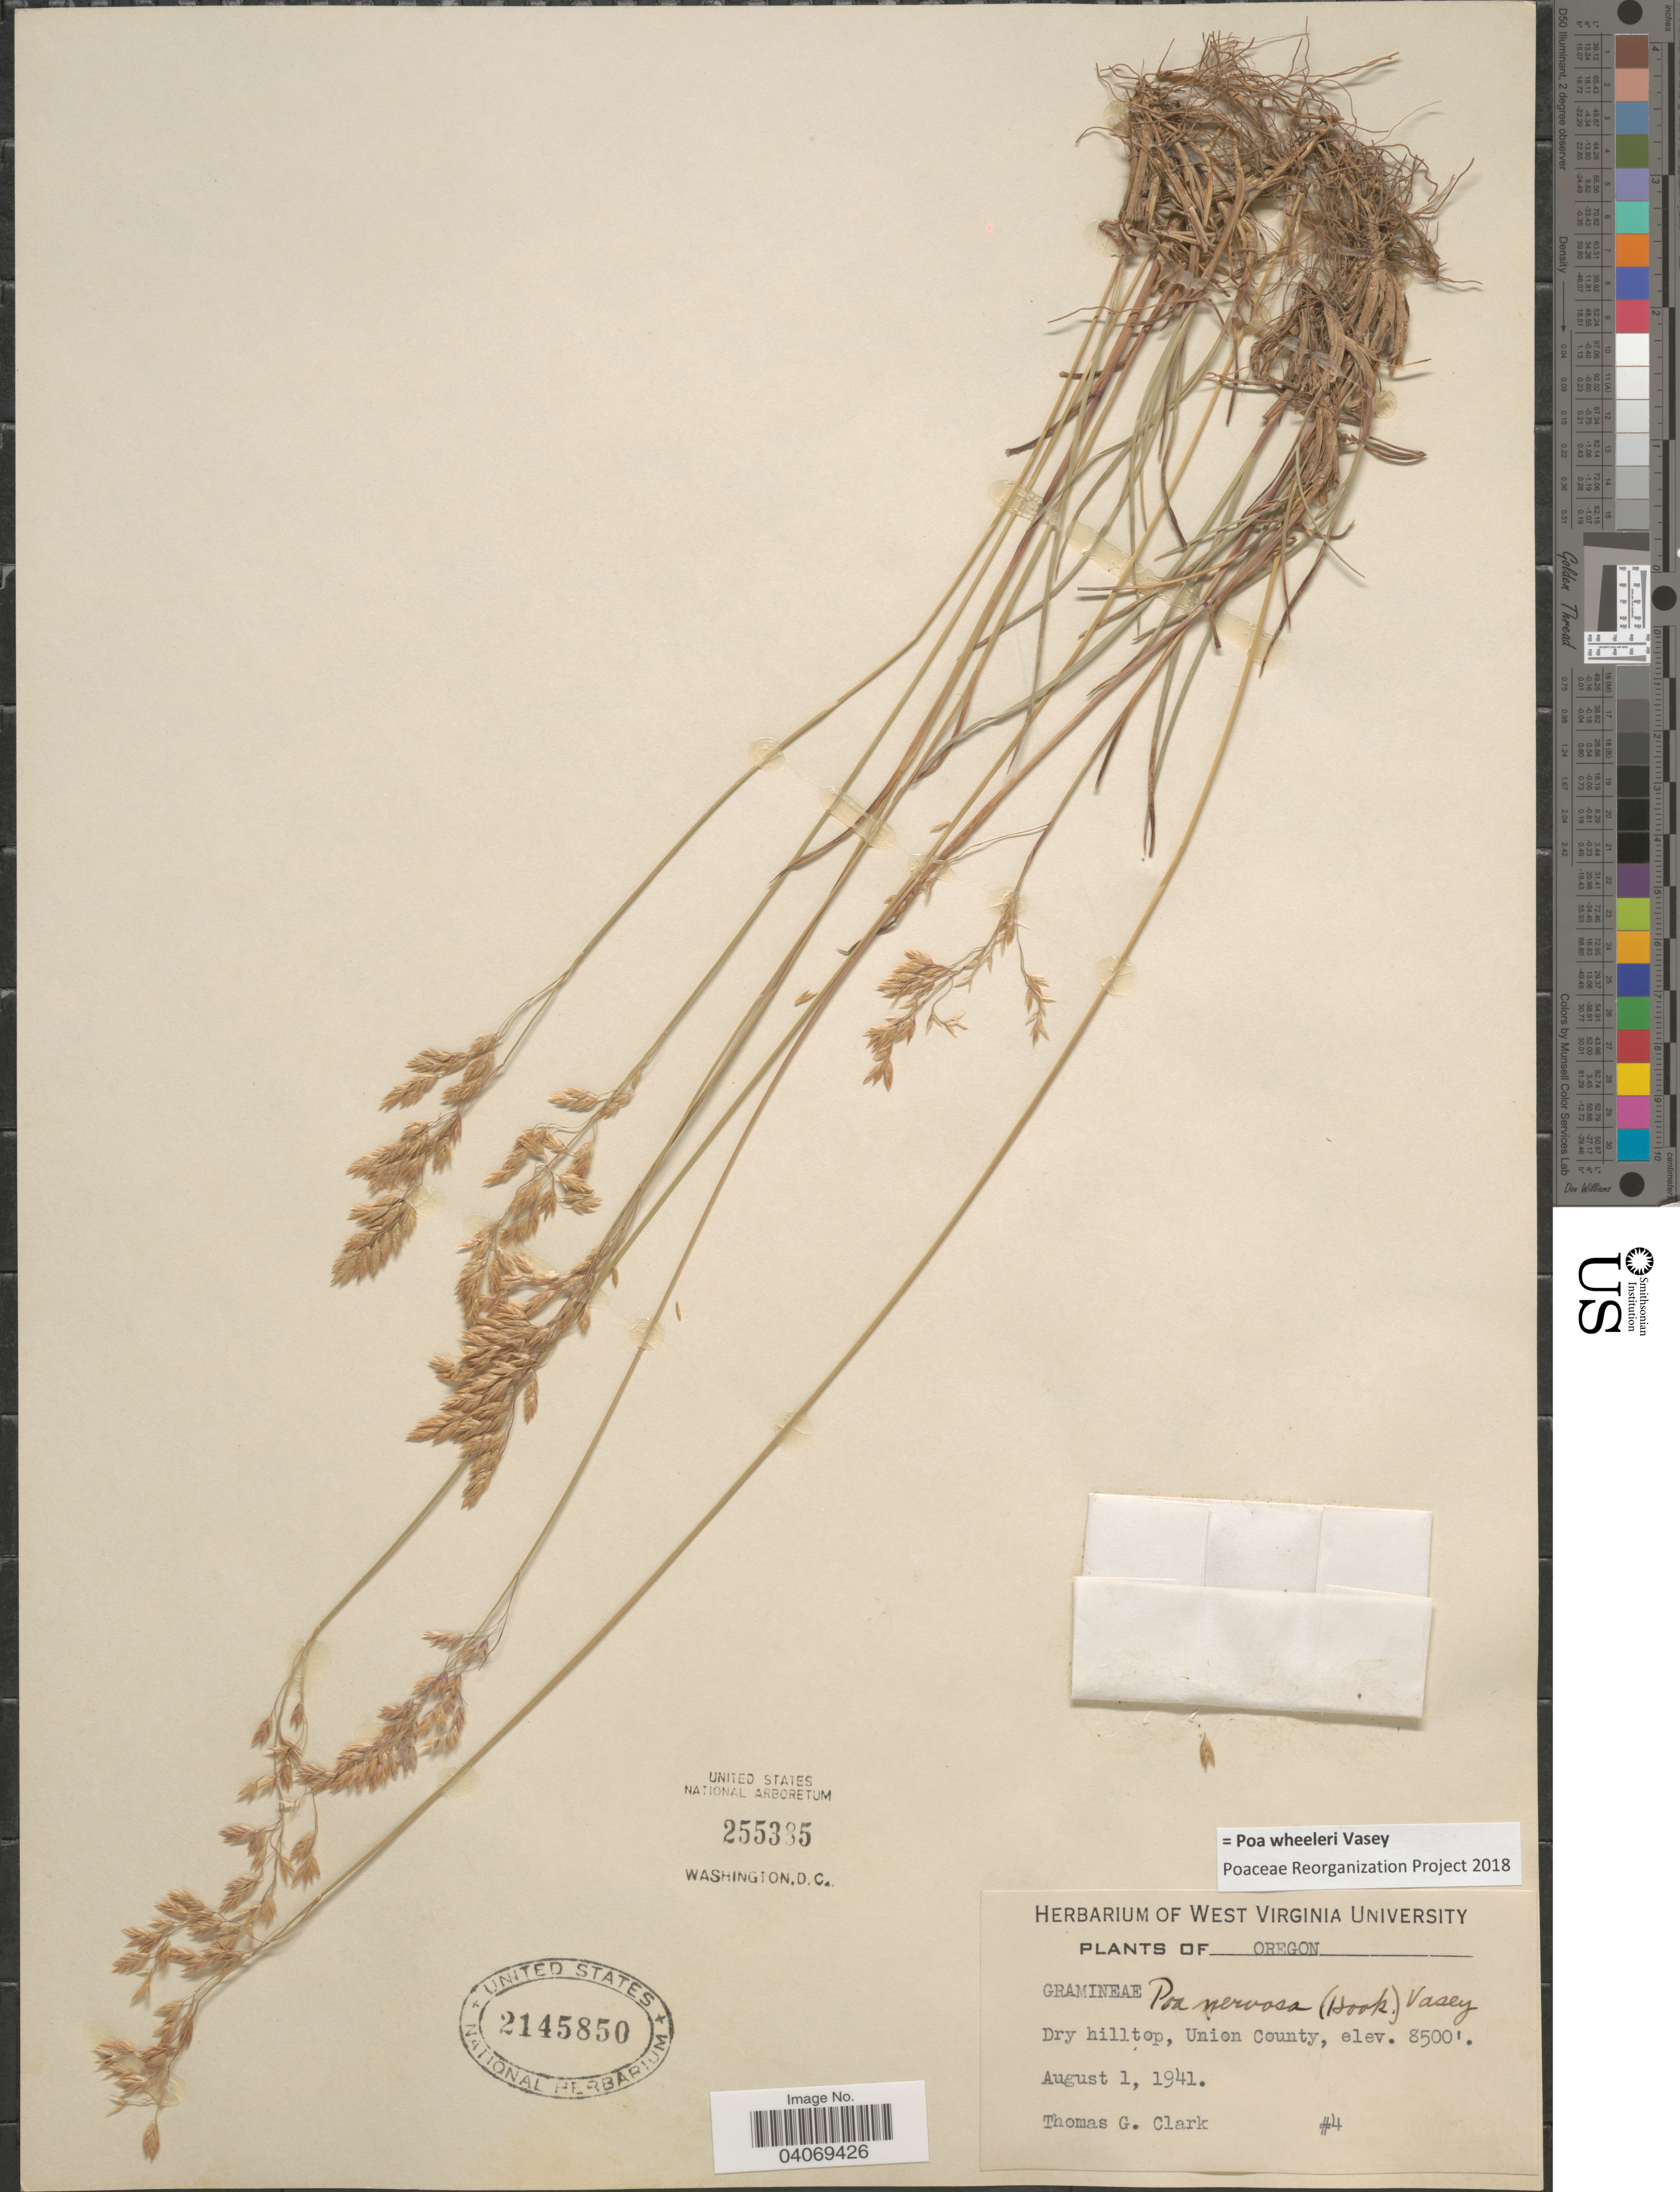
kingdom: Plantae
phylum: Tracheophyta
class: Liliopsida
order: Poales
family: Poaceae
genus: Poa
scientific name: Poa wheeleri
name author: Vasey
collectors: T. Clark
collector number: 4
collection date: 1941-08-01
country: United States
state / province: Oregon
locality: Dry hilltop, Union County.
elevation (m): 2591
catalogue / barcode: US 2145850